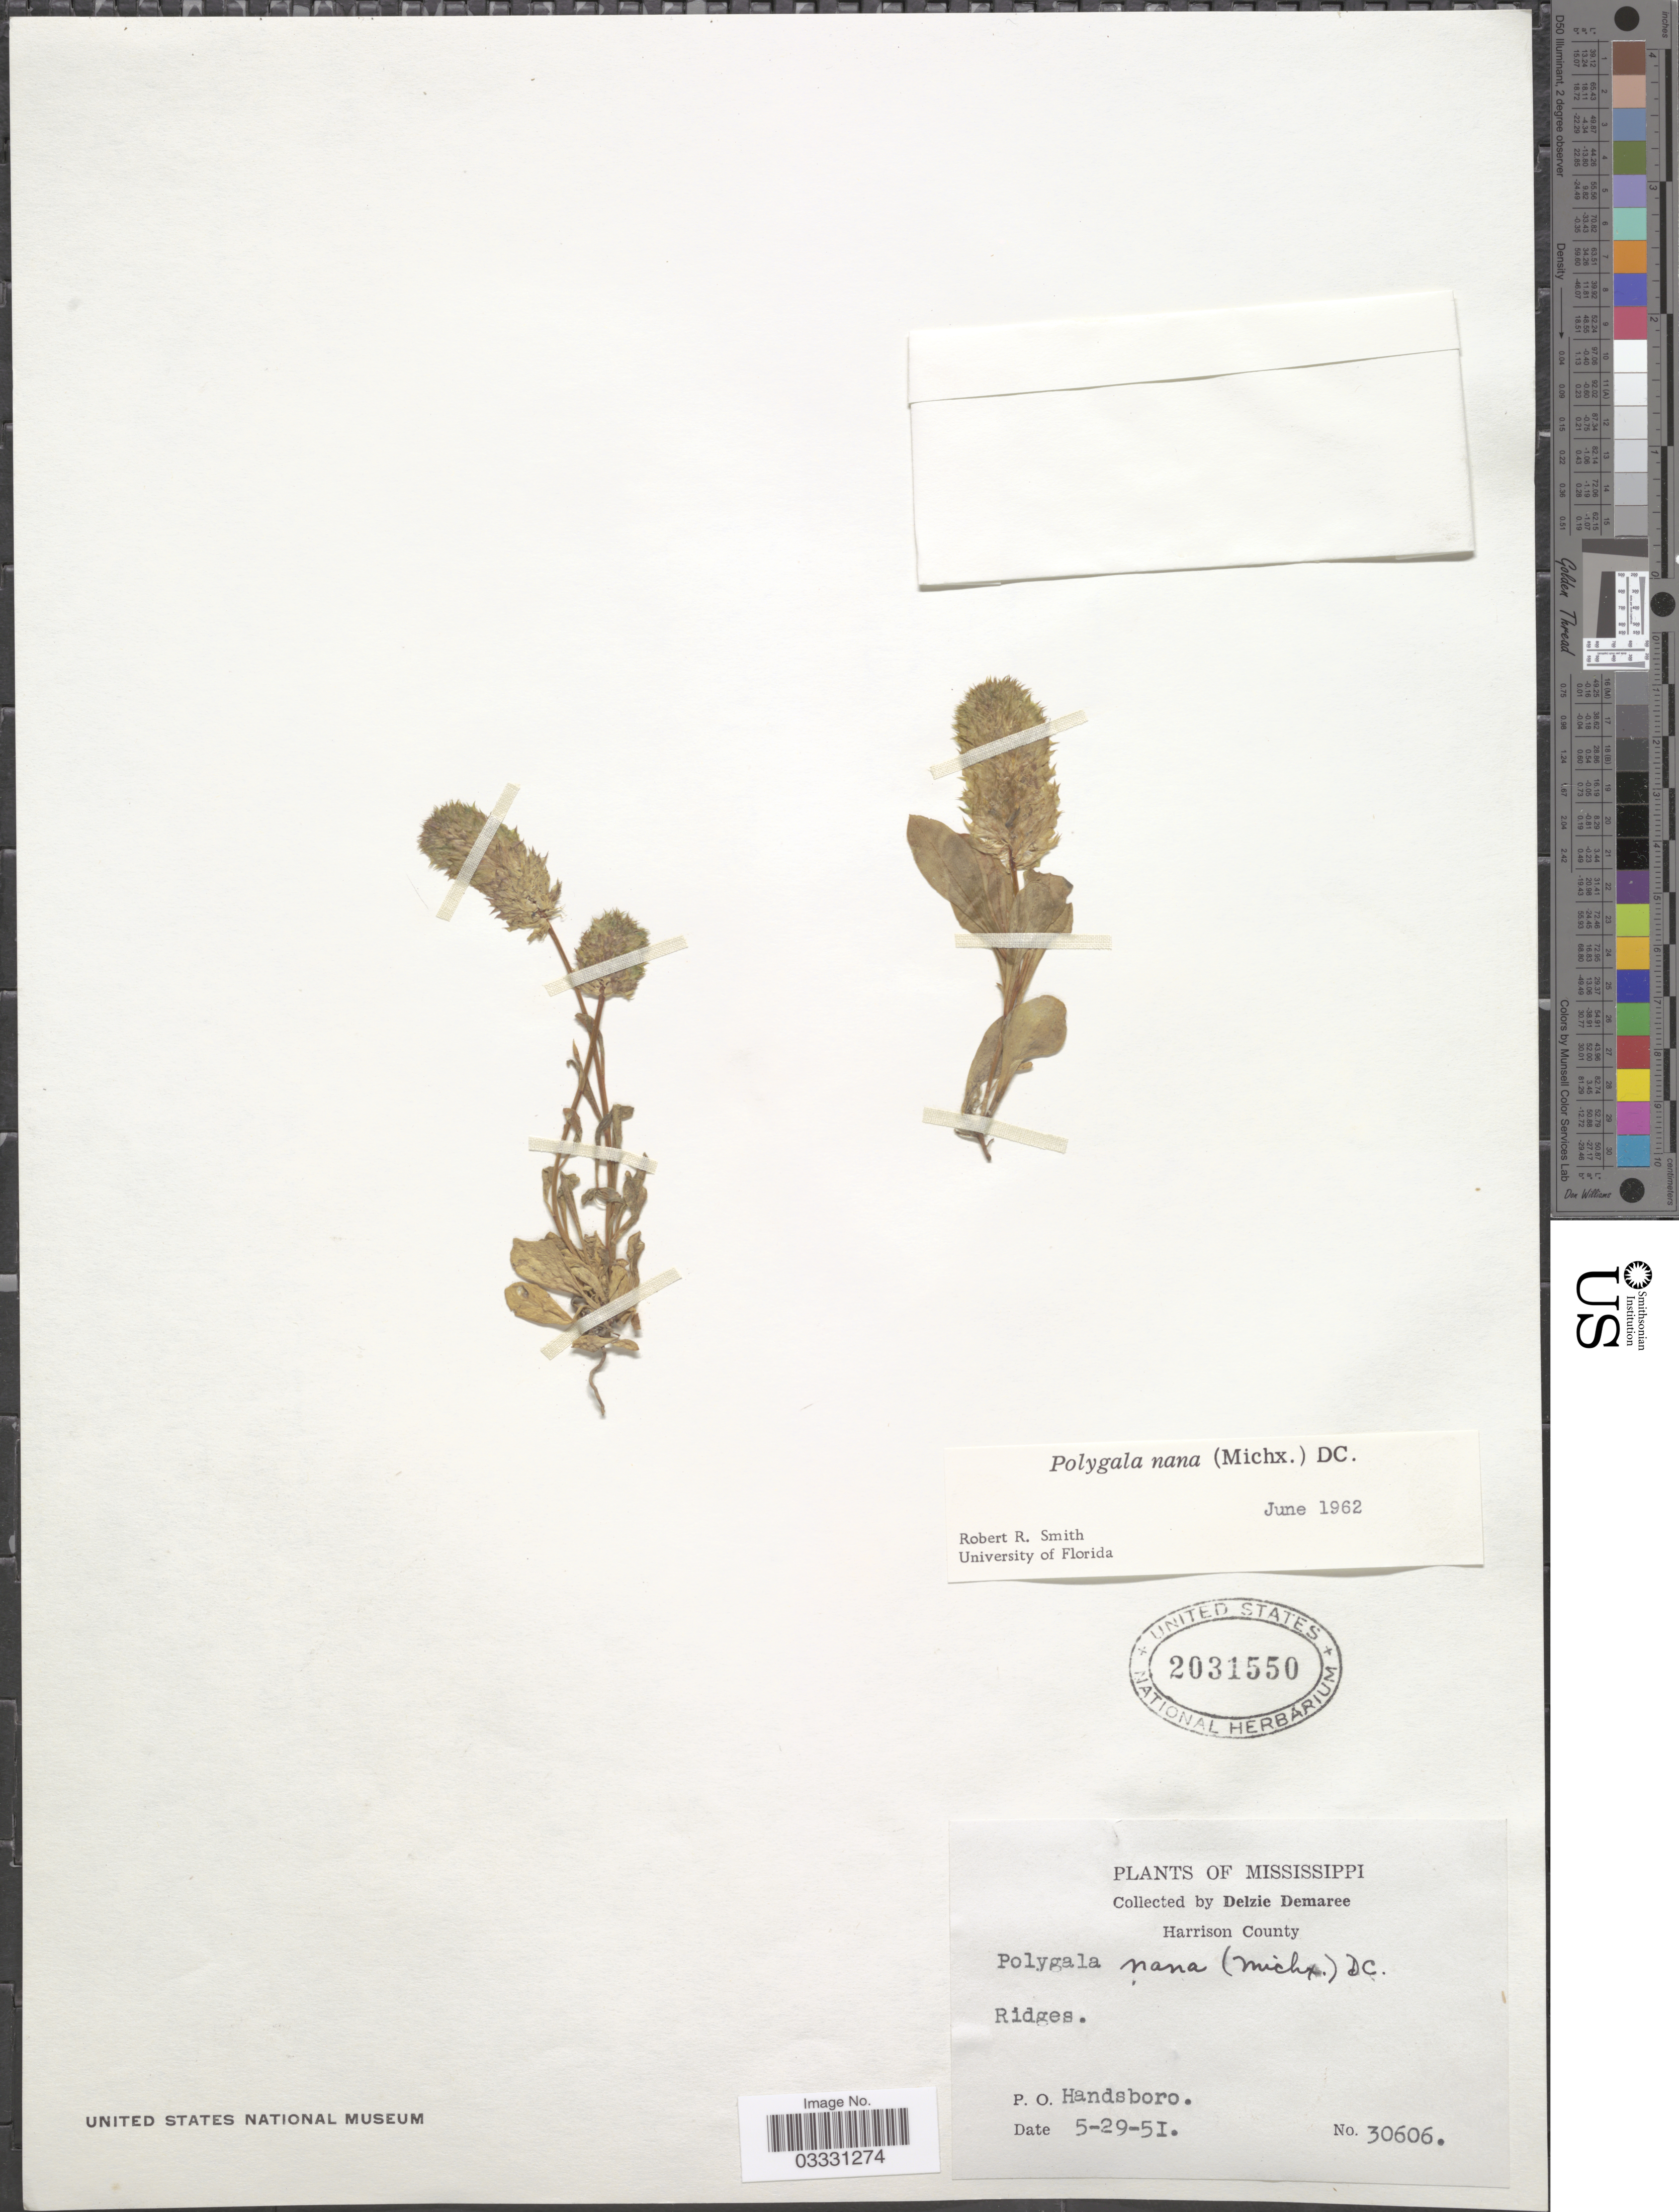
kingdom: Plantae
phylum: Tracheophyta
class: Magnoliopsida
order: Fabales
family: Polygalaceae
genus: Polygala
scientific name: Polygala nana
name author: (Michx.) DC.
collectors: D. Demaree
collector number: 30606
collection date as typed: Transcribed d/m/y: 29/5/51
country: United States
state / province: Mississippi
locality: Harrison County. P. O. Handsboro.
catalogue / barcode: US 2031550